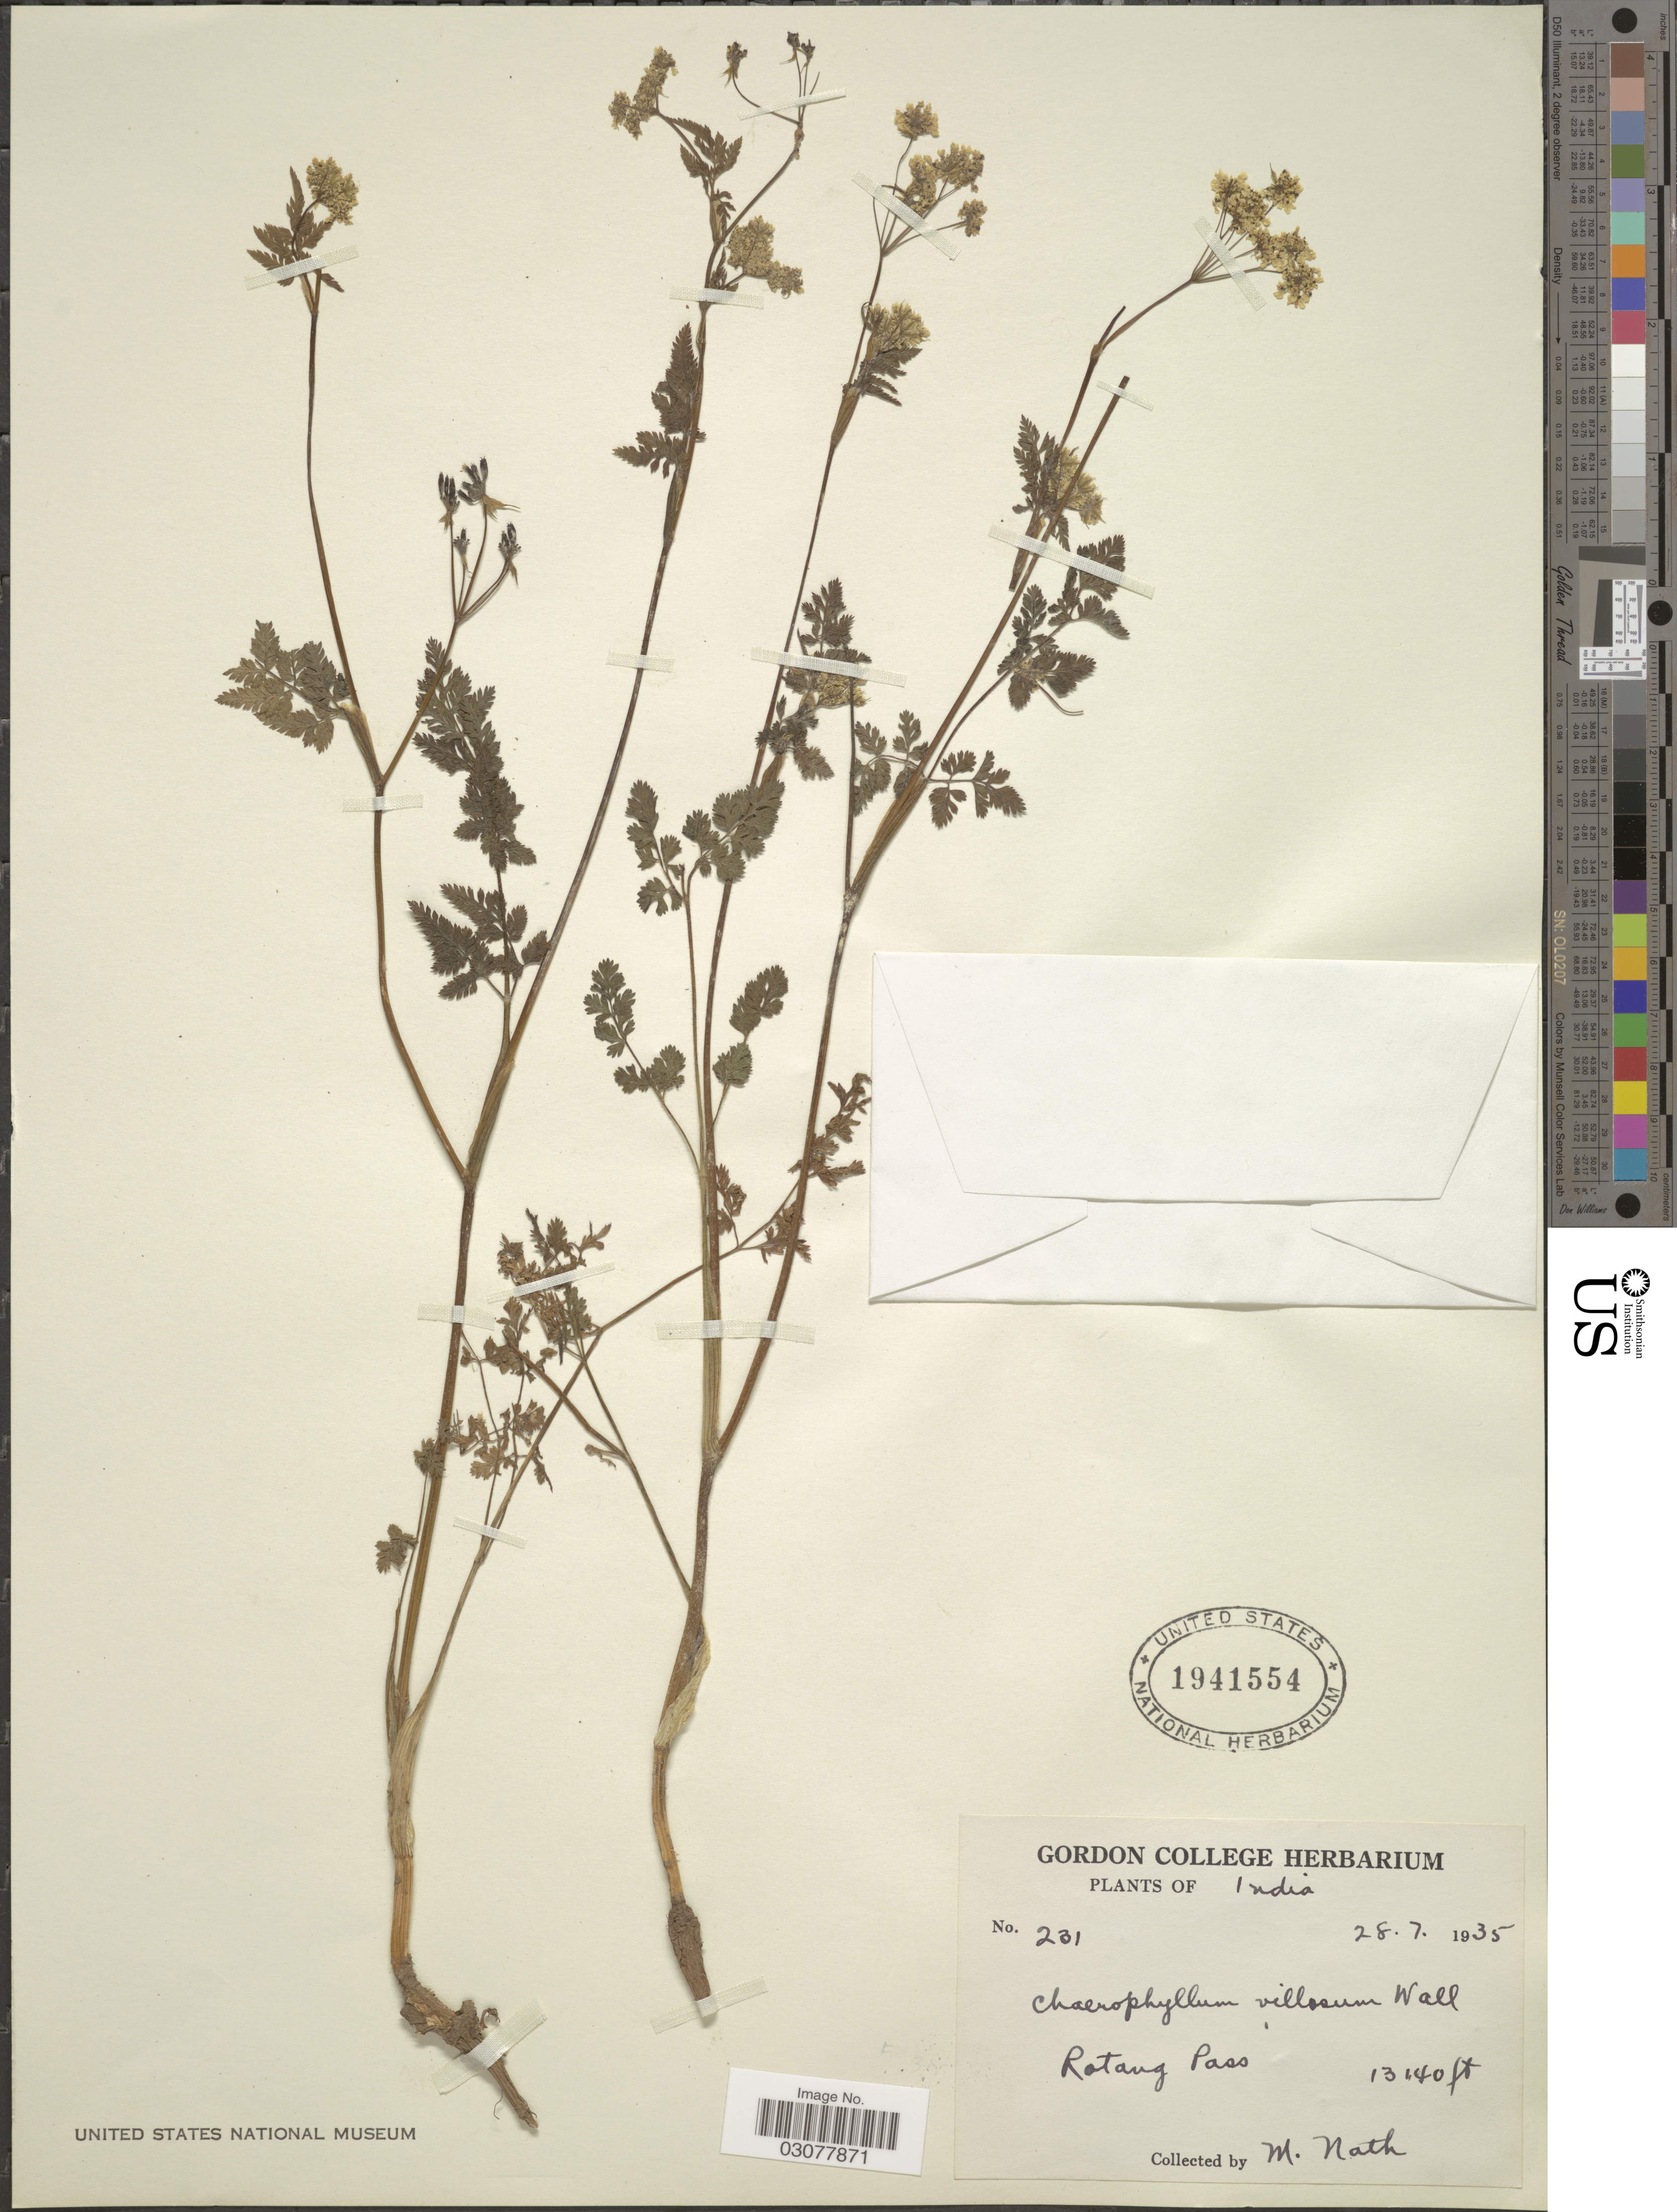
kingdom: Plantae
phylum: Tracheophyta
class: Magnoliopsida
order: Apiales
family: Apiaceae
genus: Chaerophyllum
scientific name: Chaerophyllum villosum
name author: Wall. ex DC.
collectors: M. Nath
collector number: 231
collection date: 1935-07-28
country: India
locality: Rotang Pass.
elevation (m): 4005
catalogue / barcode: US 1941554